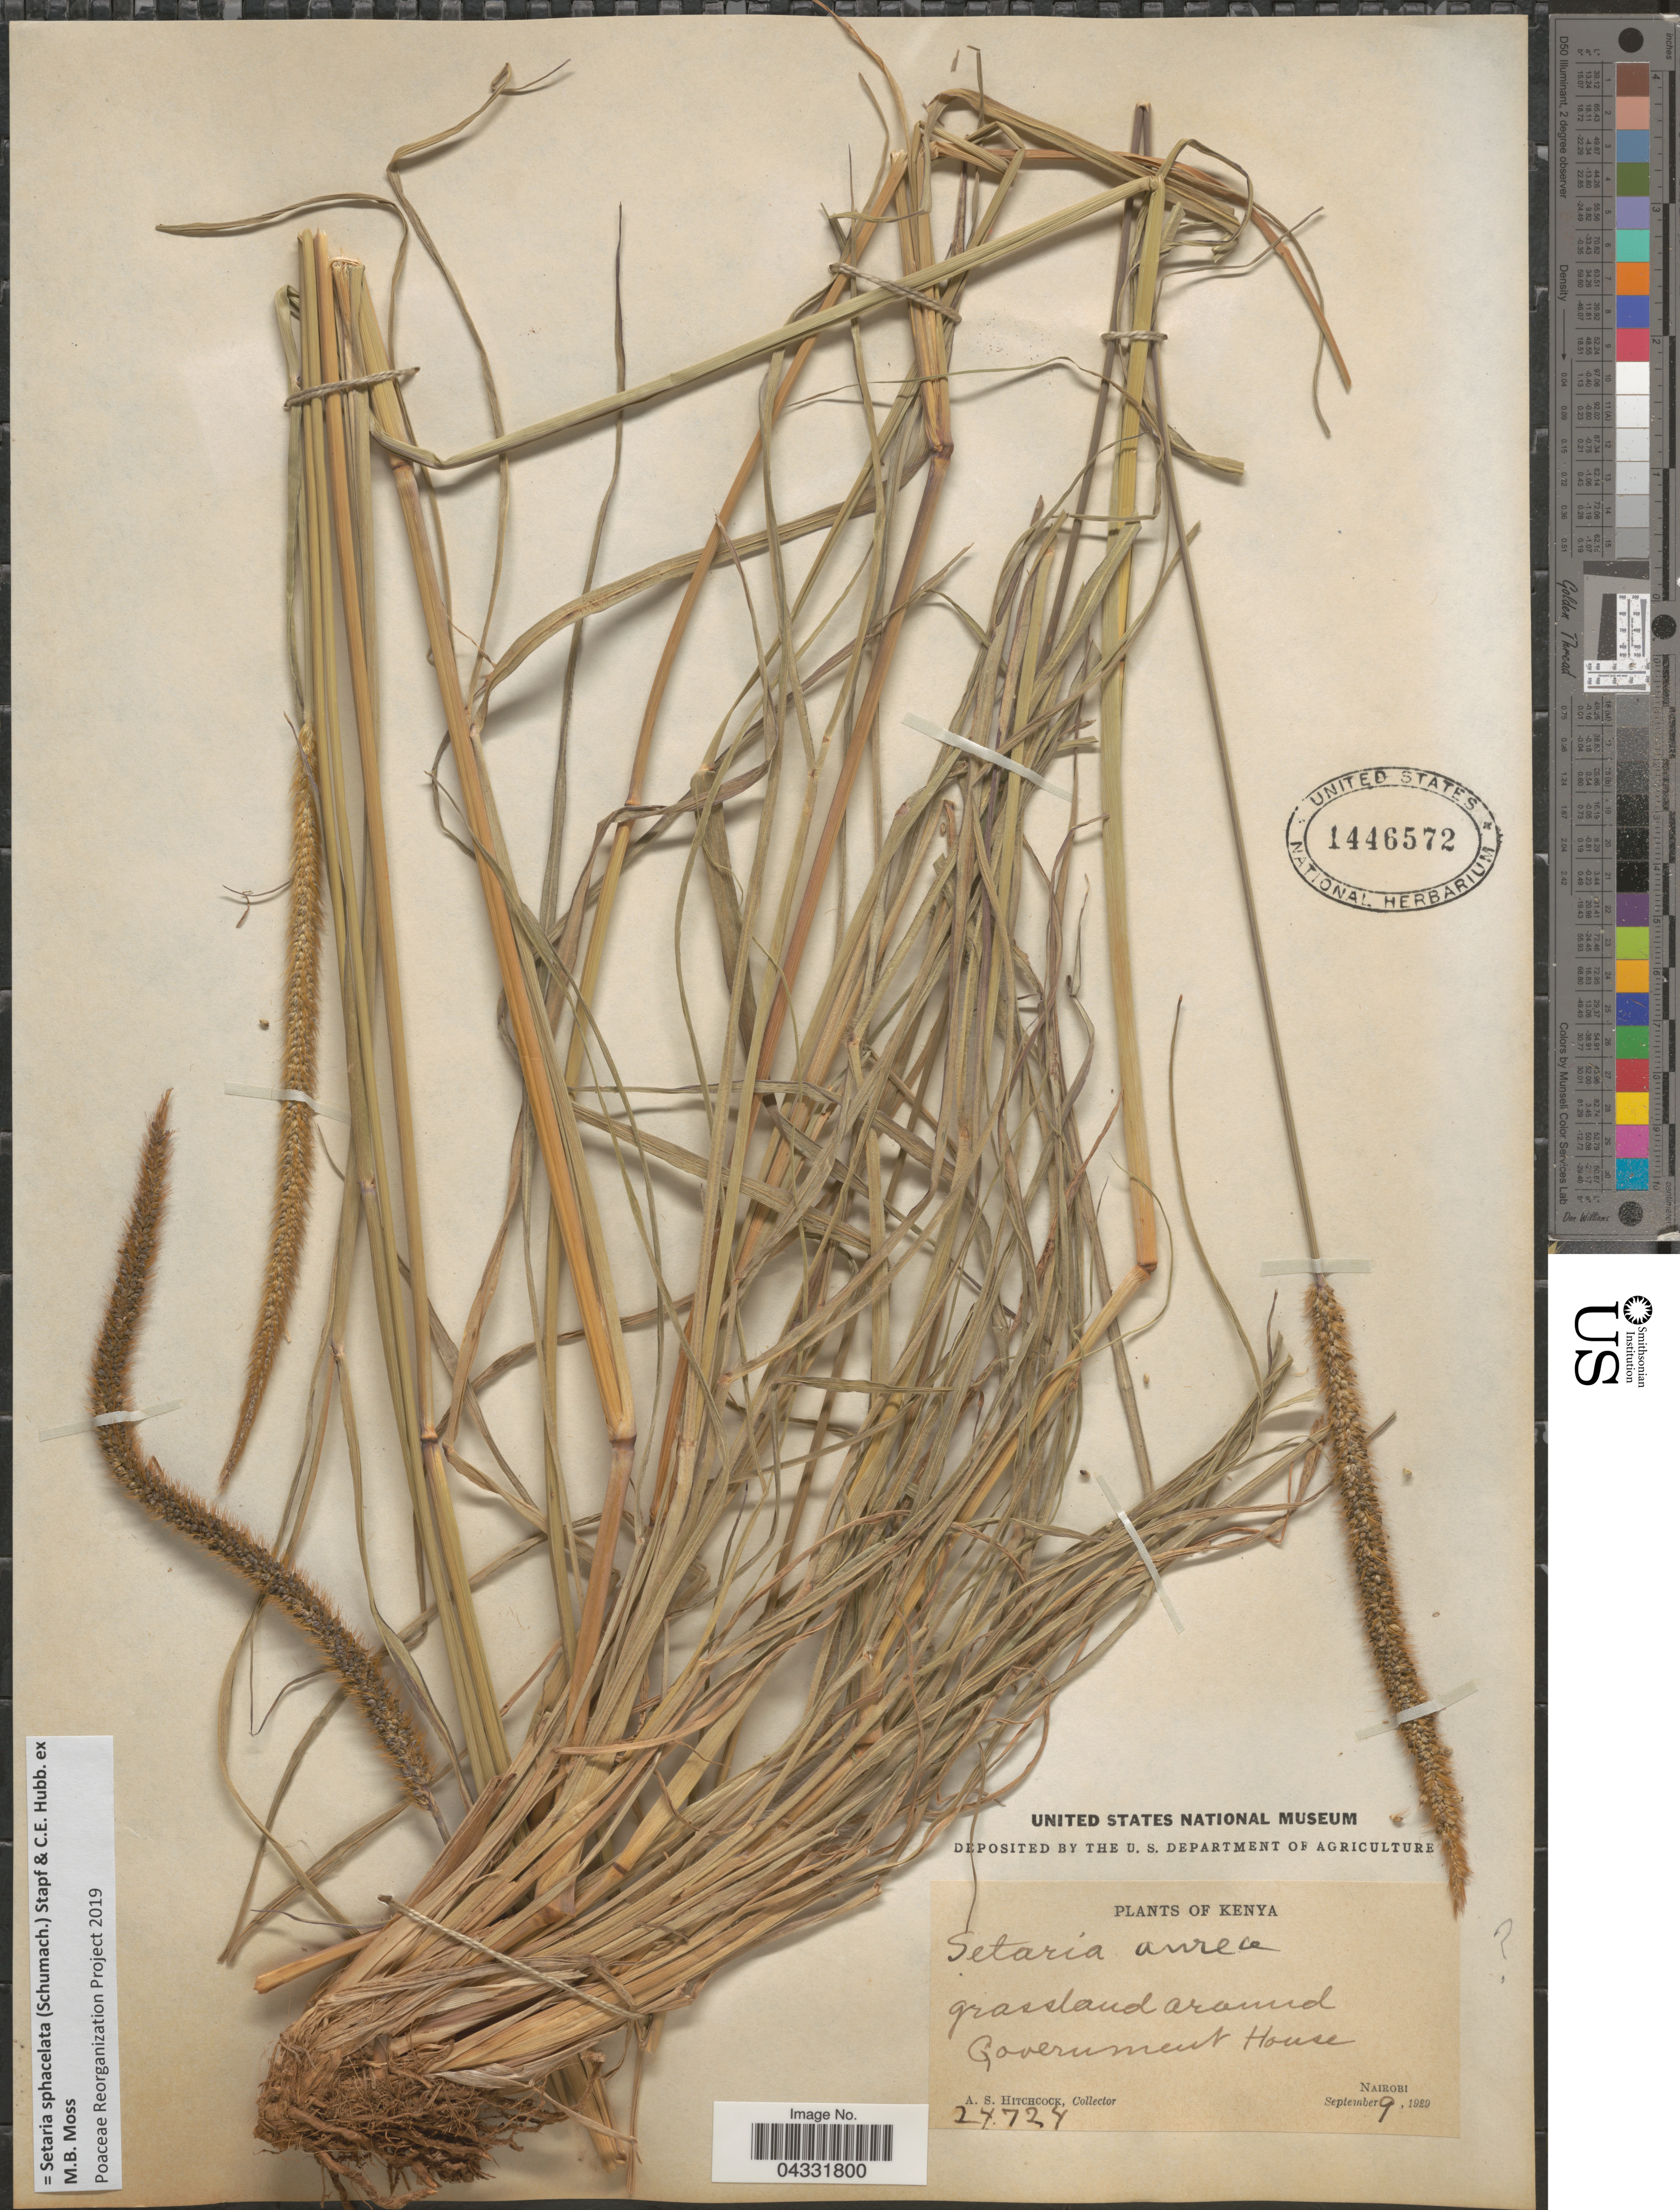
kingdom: Plantae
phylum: Tracheophyta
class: Liliopsida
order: Poales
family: Poaceae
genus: Setaria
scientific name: Setaria sphacelata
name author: (Schumach.) Stapf & Hubb. ex Moss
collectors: A. S. Hitchcock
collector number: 24724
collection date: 1929-09-09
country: Kenya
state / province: Nairobi Area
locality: Government House. Nairobi.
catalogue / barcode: US 1446572